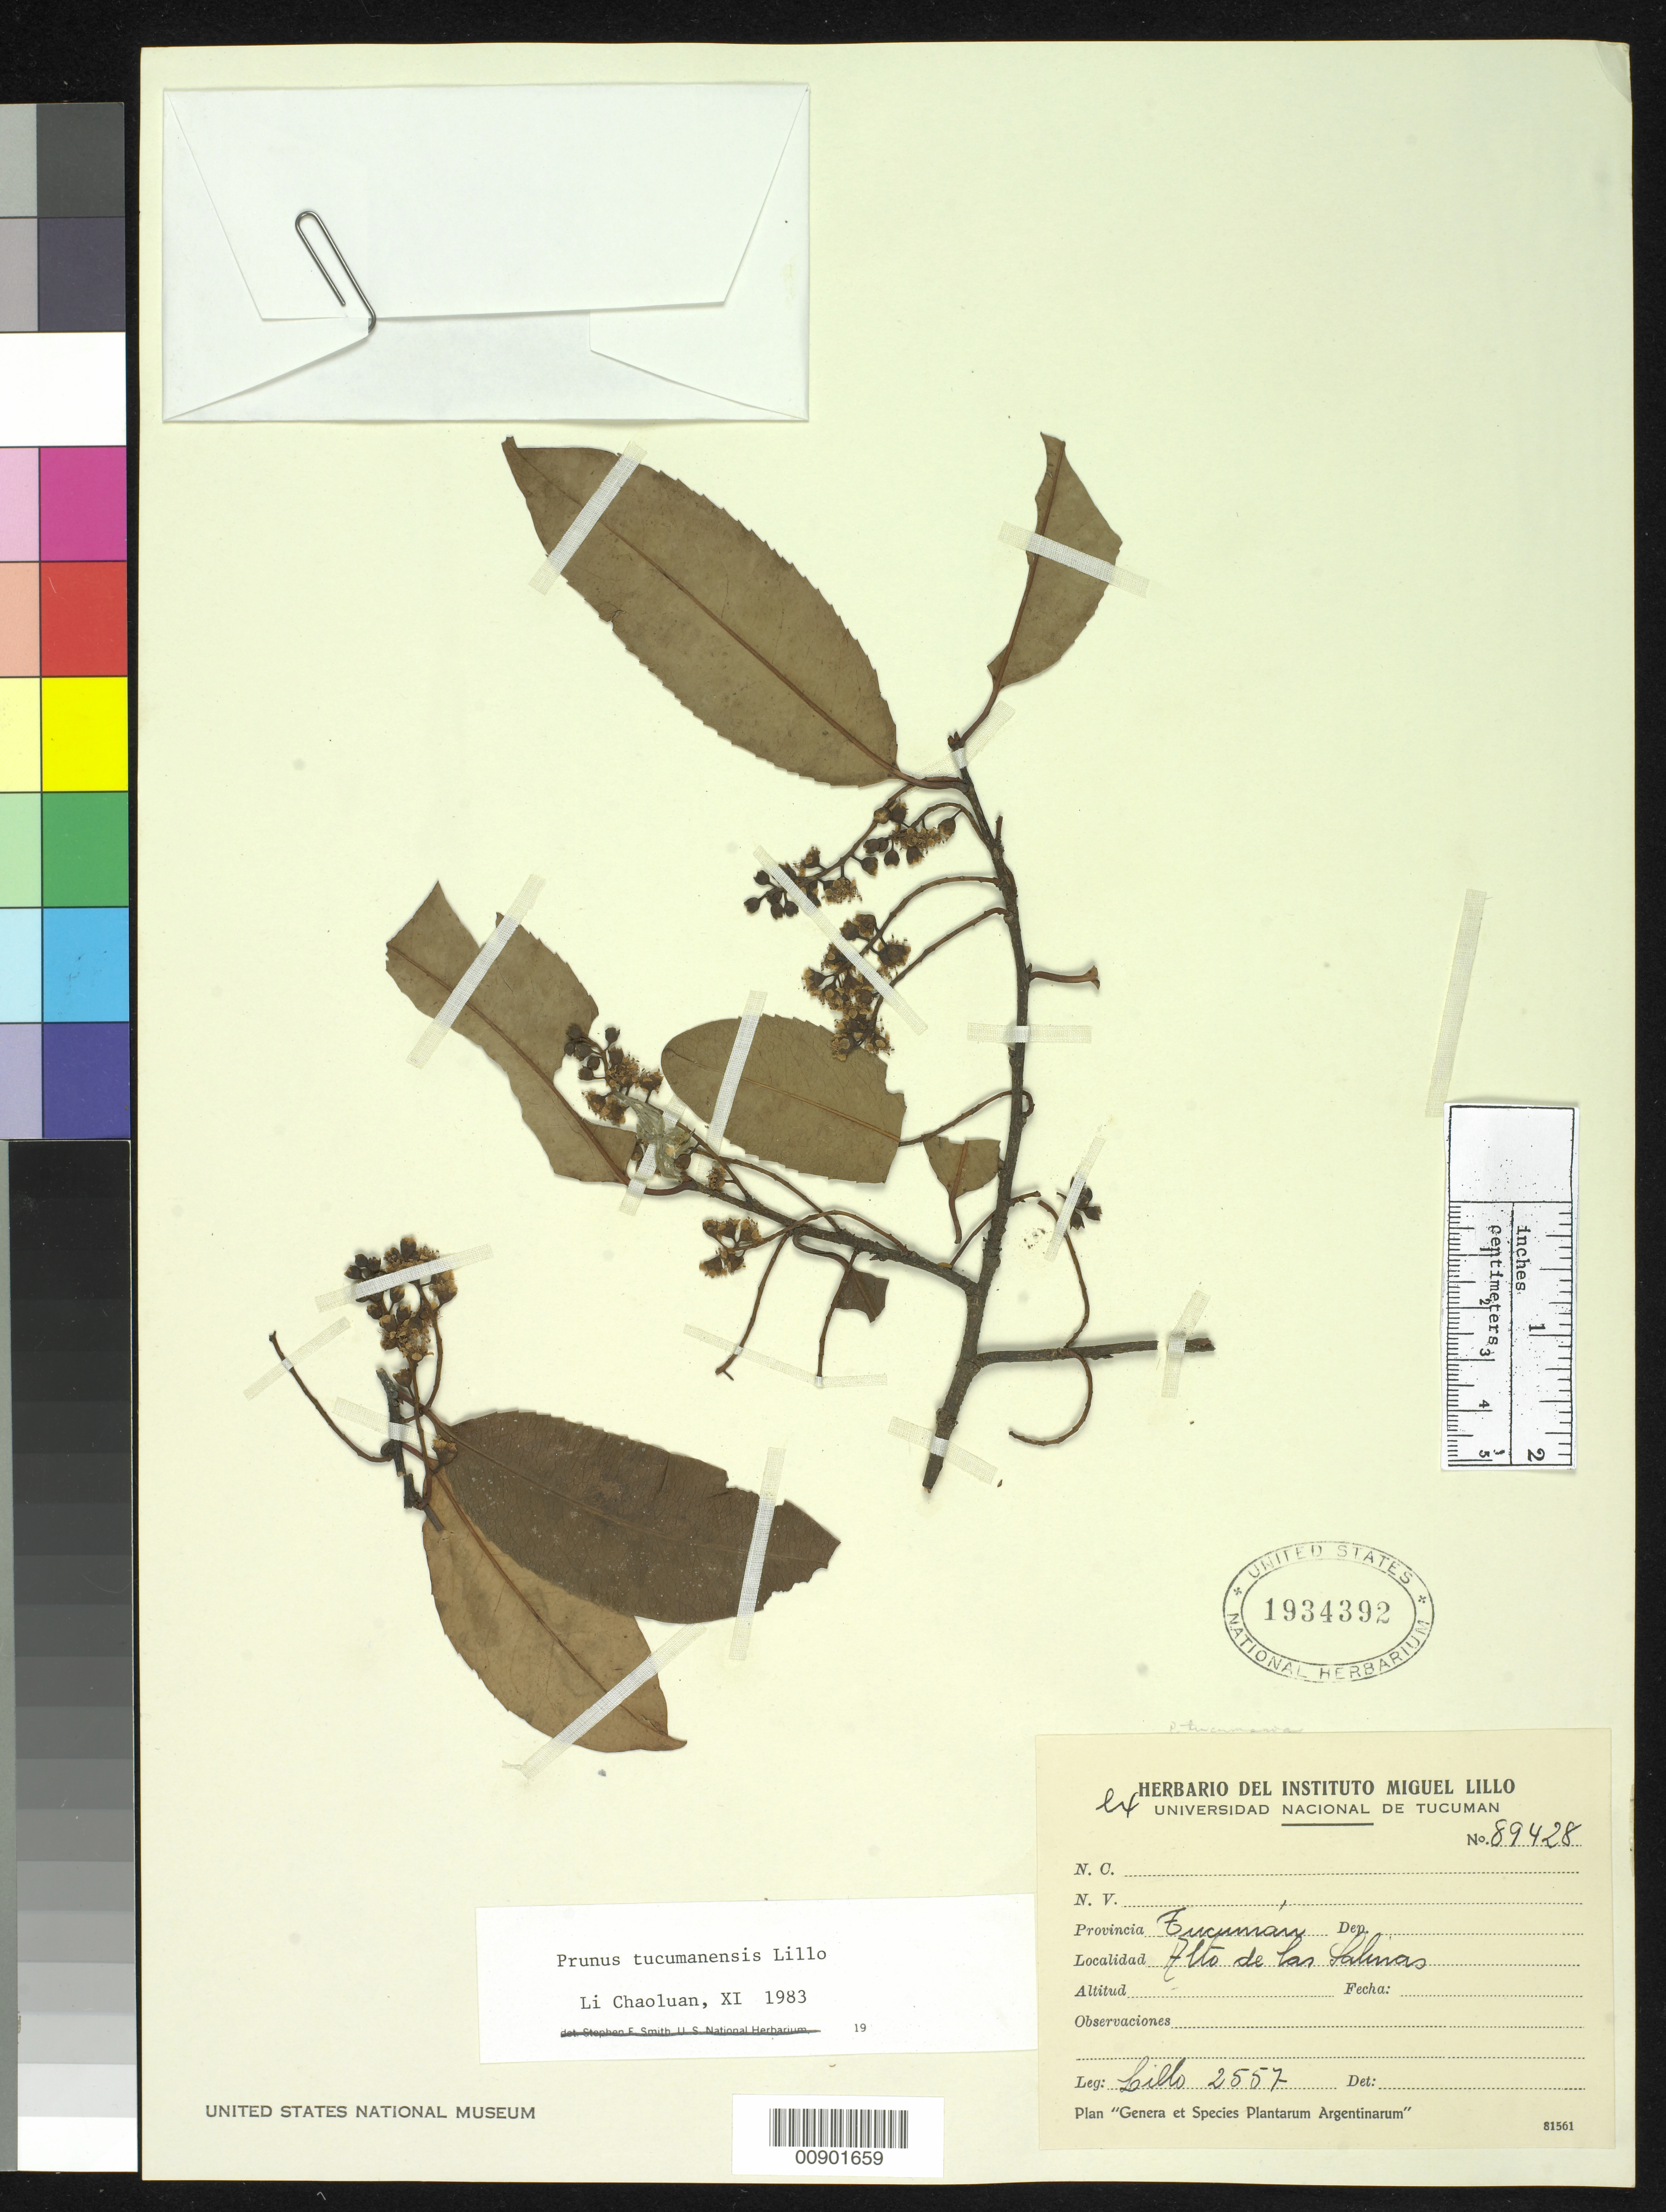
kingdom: Plantae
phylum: Tracheophyta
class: Magnoliopsida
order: Rosales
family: Rosaceae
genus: Prunus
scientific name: Prunus tucumanensis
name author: Lillo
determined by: Li, Chaoluan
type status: Possible Type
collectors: M. Lillo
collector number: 2557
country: Argentina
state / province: Tucumán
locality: Alto de las Salinas.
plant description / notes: Also in Anal. Soc. Cient. Argent. 72: 173 (1911).; Herb. Inst. Miguel Lillo no. 89428.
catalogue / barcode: US 1934392